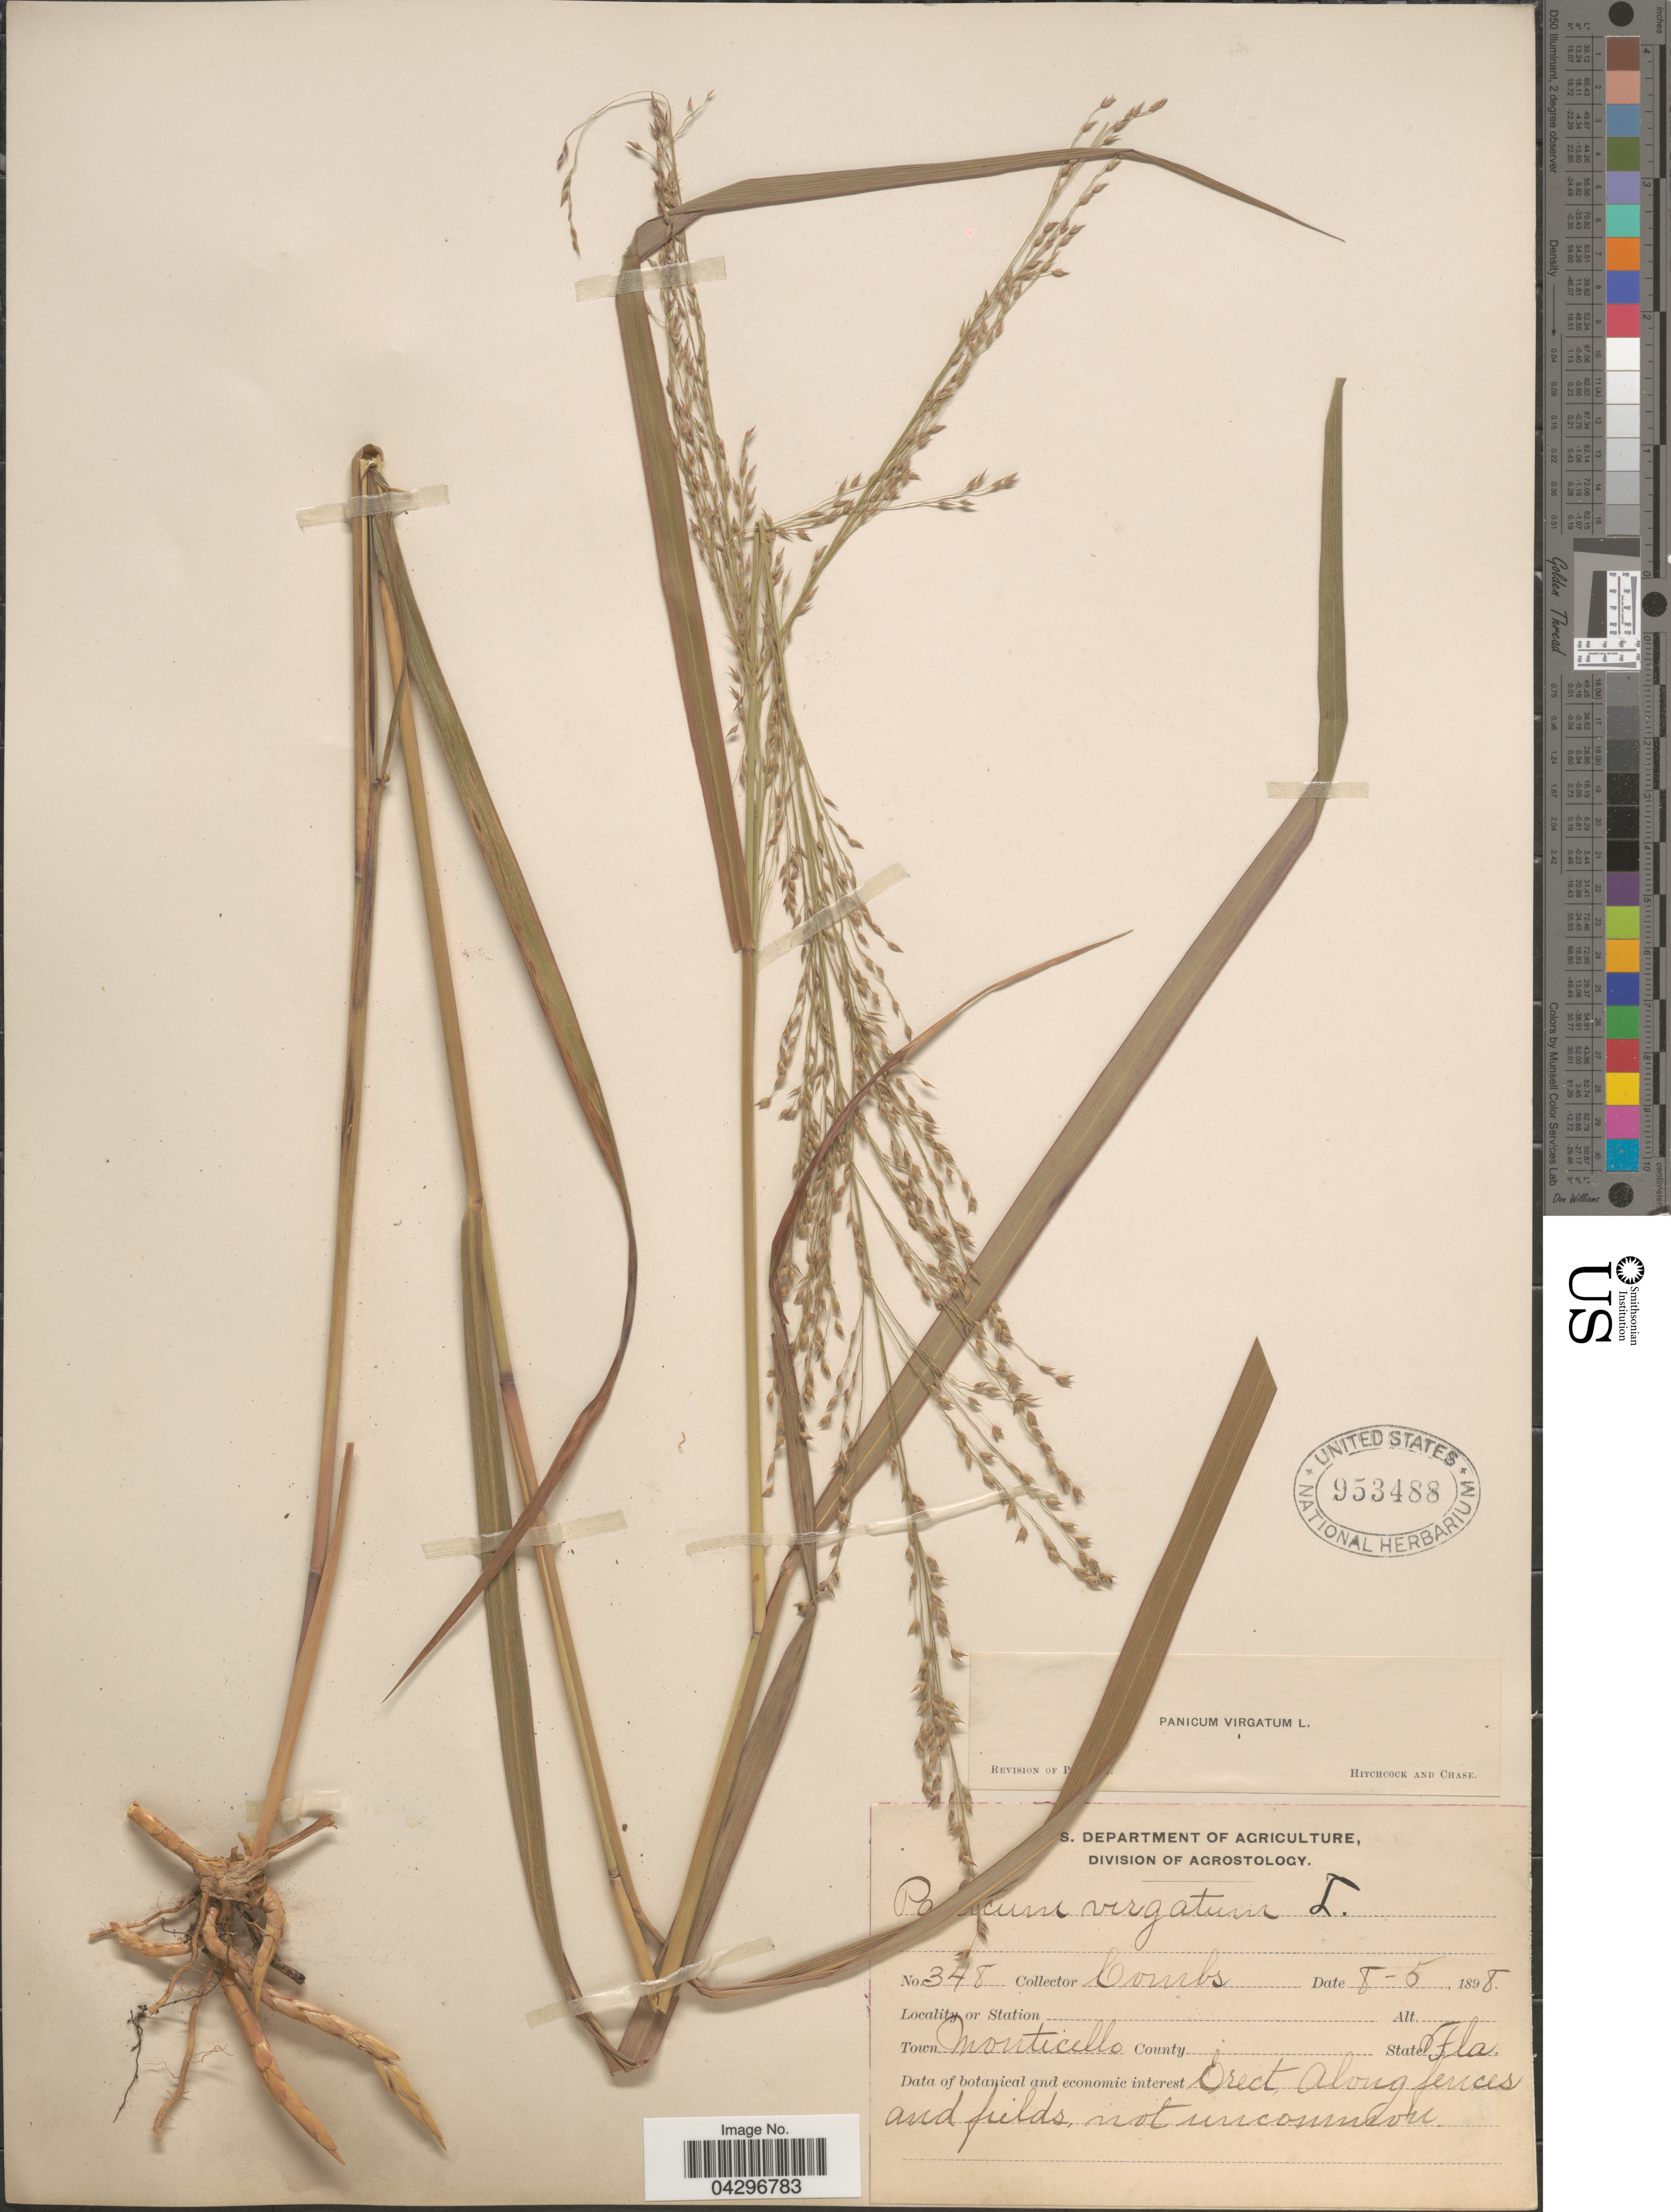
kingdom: Plantae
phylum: Tracheophyta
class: Liliopsida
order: Poales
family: Poaceae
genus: Panicum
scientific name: Panicum virgatum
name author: L.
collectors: -. Combs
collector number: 348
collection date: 1898-08-05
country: United States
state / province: Florida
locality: Town Monticello.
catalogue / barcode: US 953488